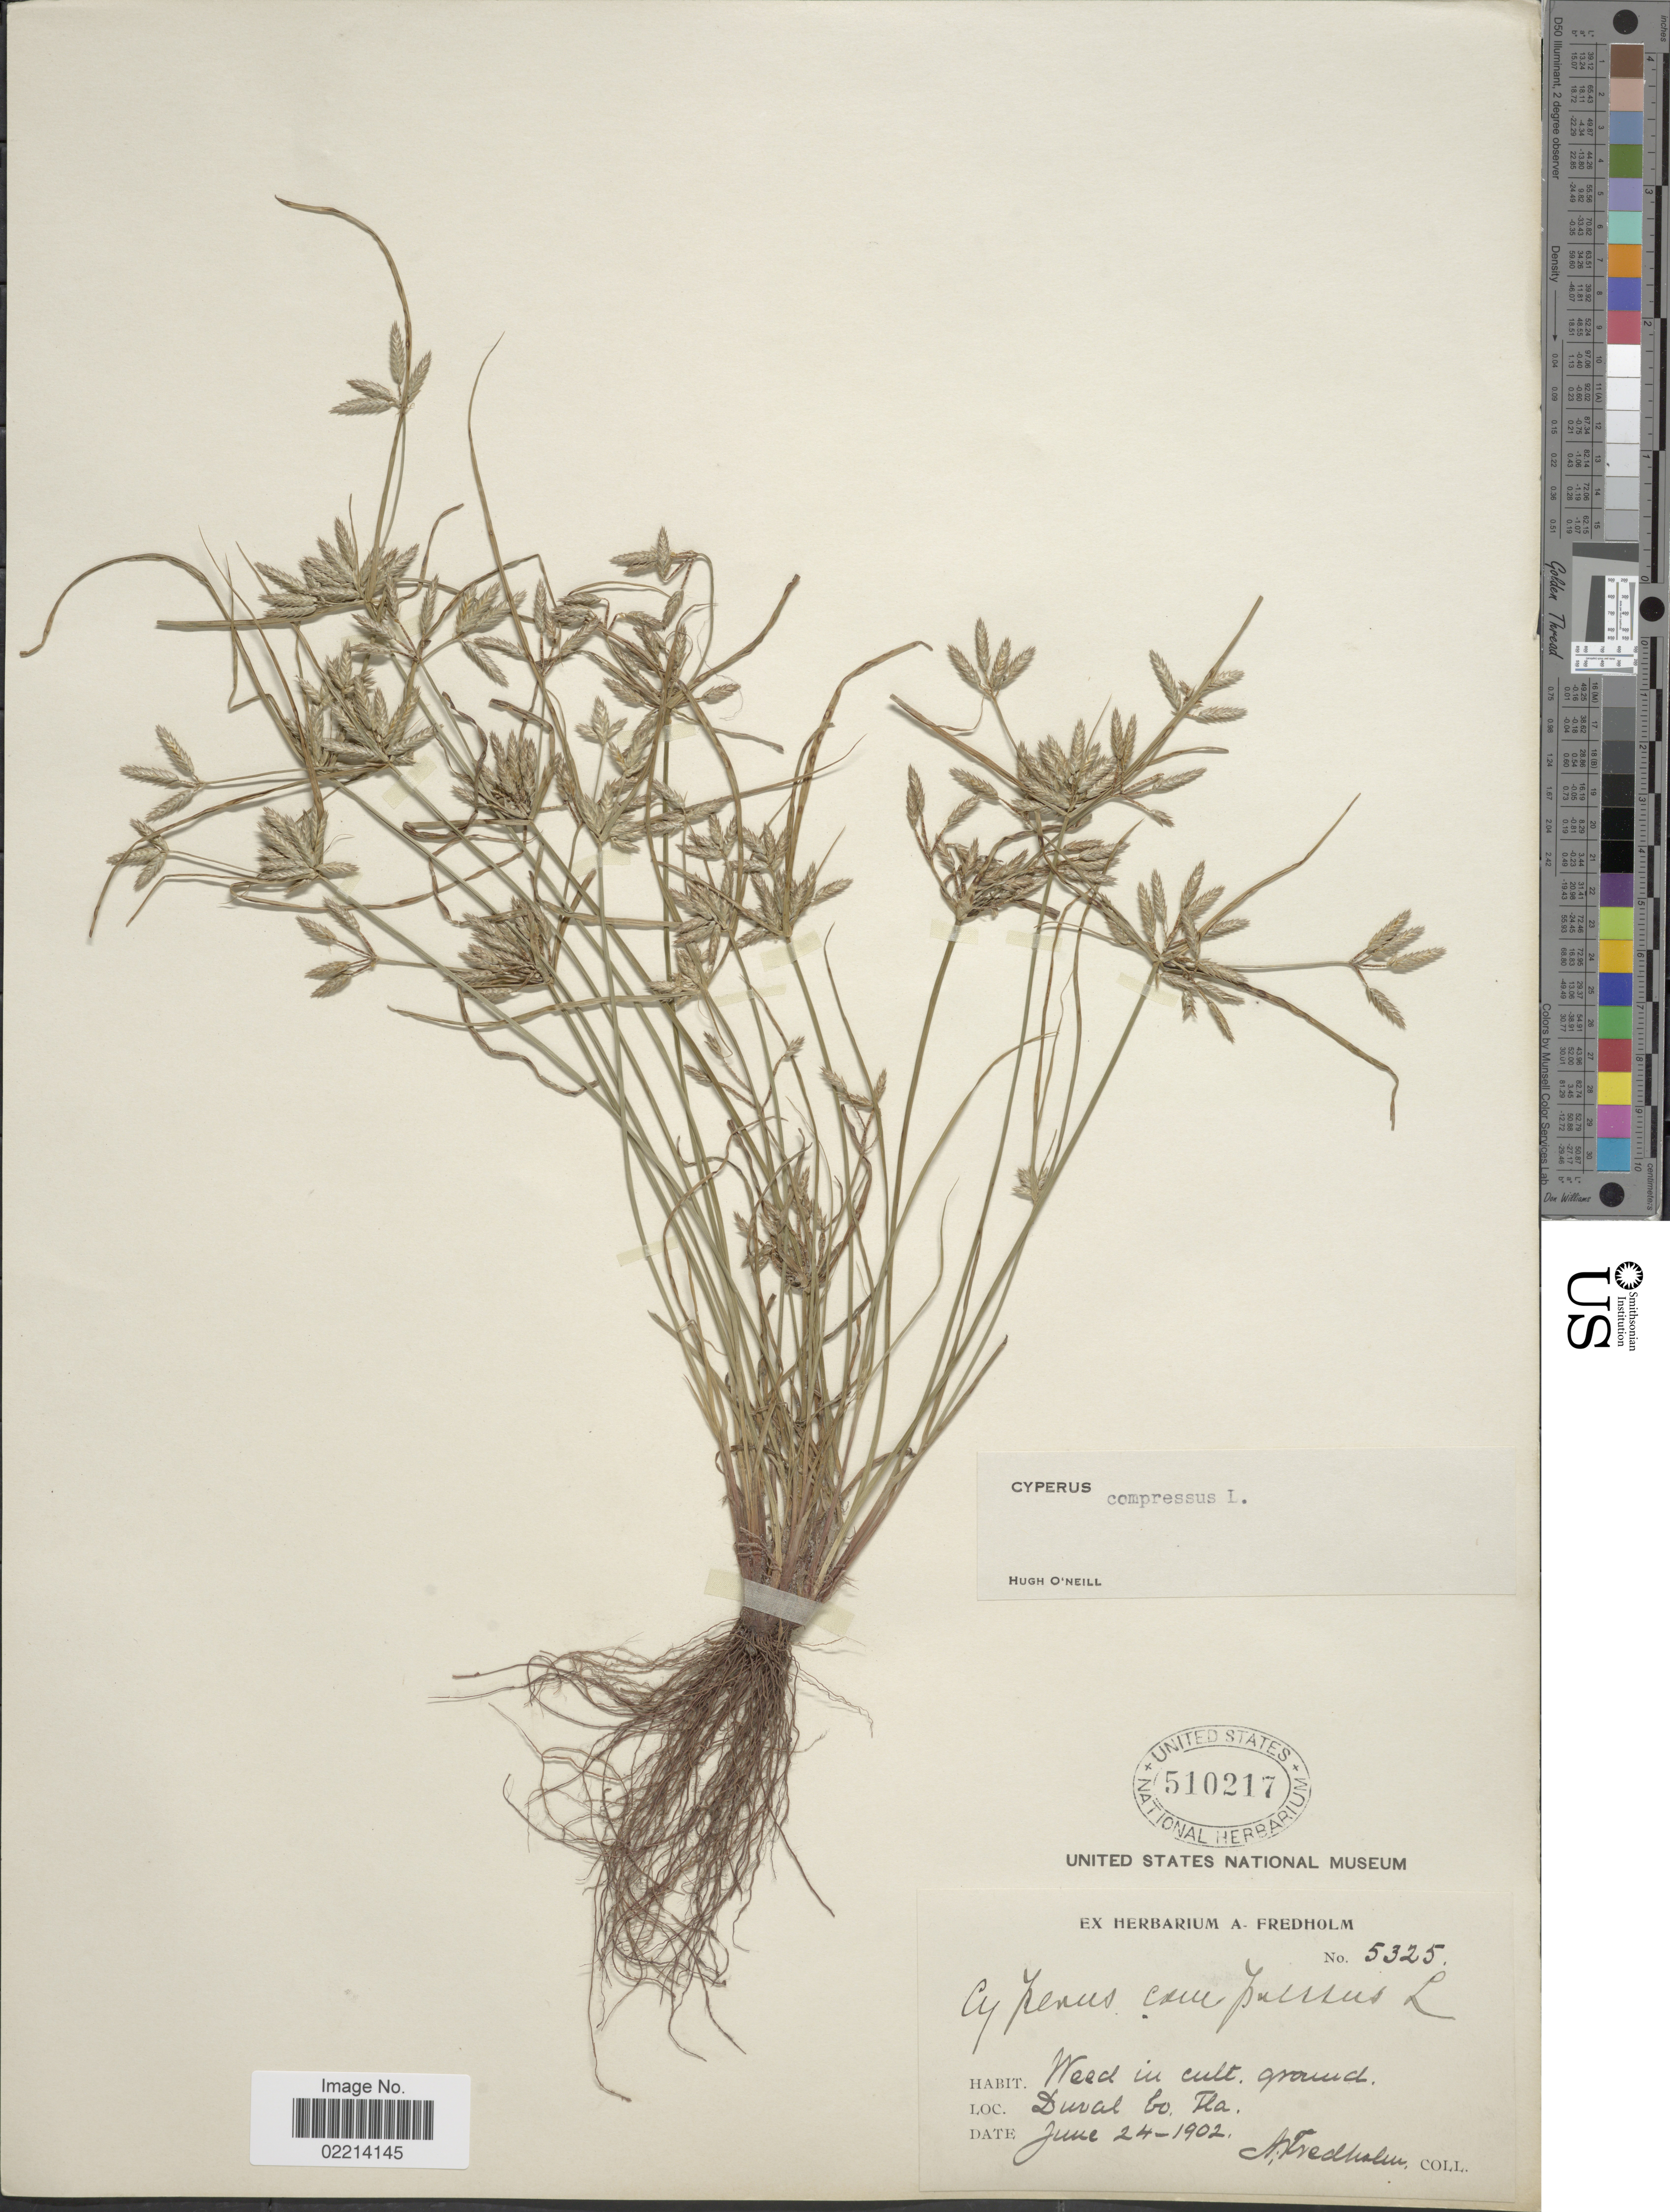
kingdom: Plantae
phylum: Tracheophyta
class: Liliopsida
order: Poales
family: Cyperaceae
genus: Cyperus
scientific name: Cyperus compressus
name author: L.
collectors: A. Fredholm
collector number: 5325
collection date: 1902-06-24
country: United States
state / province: Florida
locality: Weed in cult. ground. Duval Co.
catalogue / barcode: US 510217